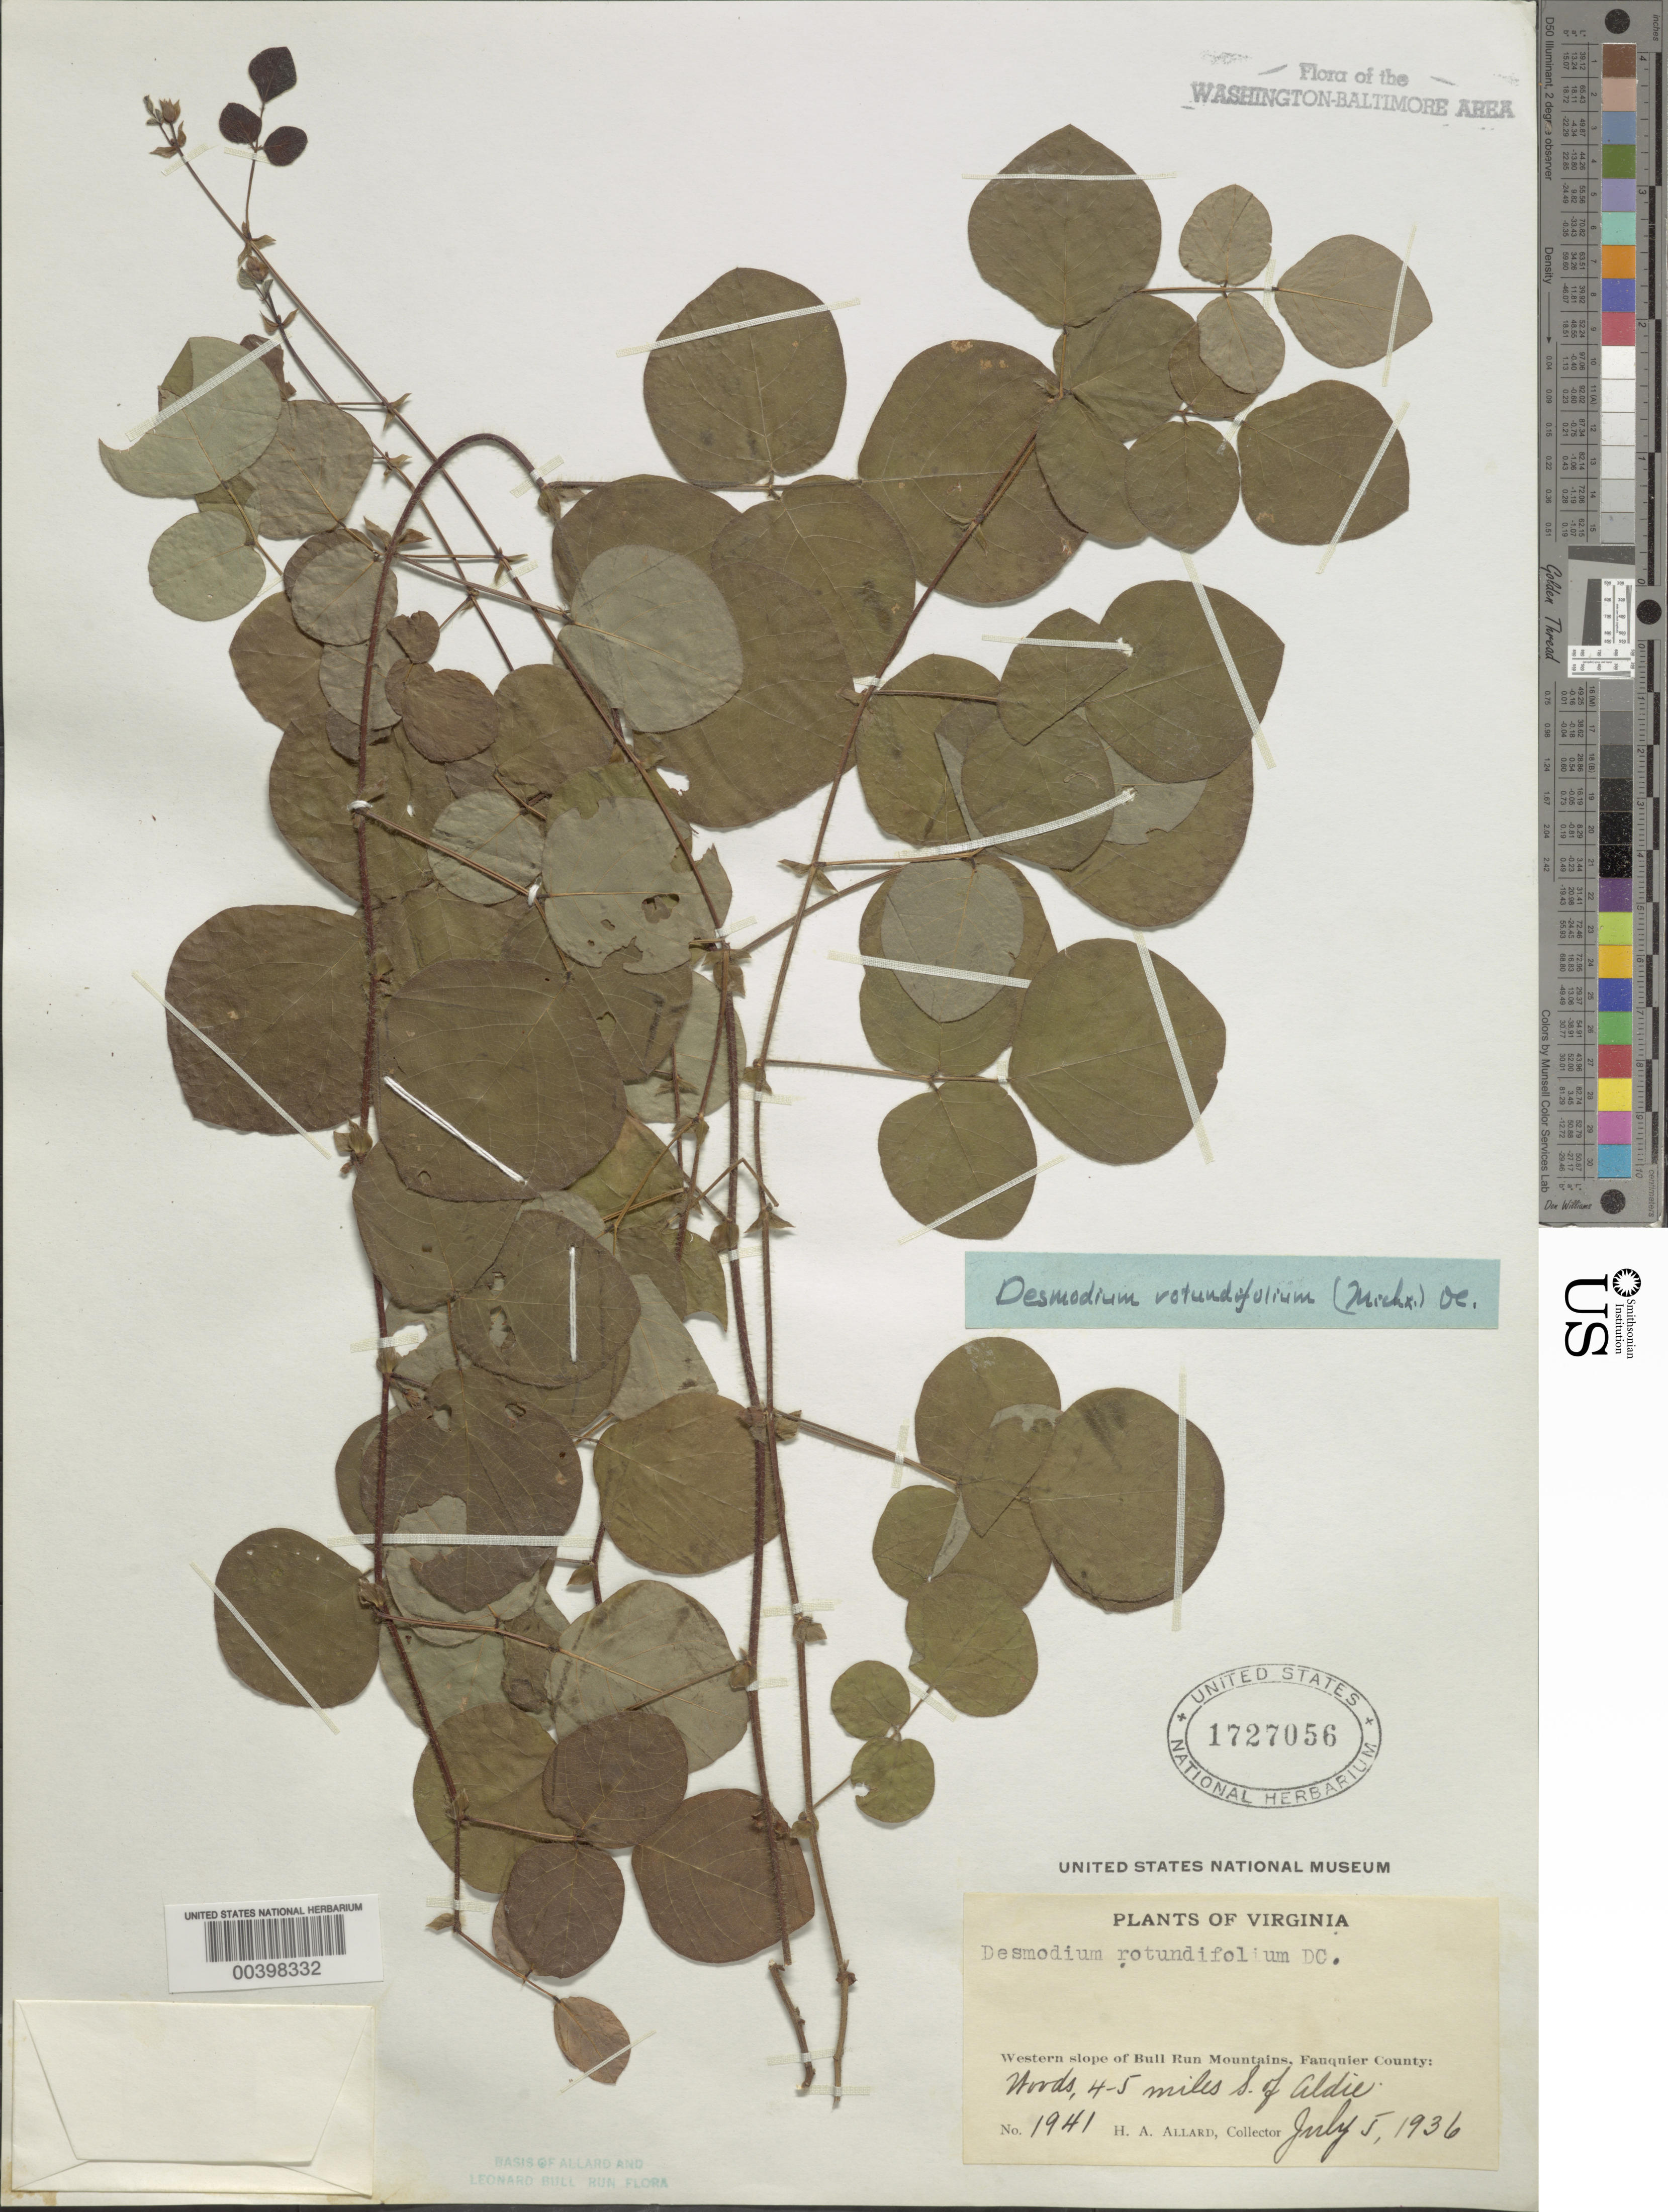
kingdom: Plantae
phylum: Tracheophyta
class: Magnoliopsida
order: Fabales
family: Fabaceae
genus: Desmodium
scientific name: Desmodium rotundifolium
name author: DC.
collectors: H. A. Allard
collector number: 1941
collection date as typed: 05 Jul 1936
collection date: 1936-07-05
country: United States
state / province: Virginia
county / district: Fauquier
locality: South of Aldie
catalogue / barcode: US 1727056